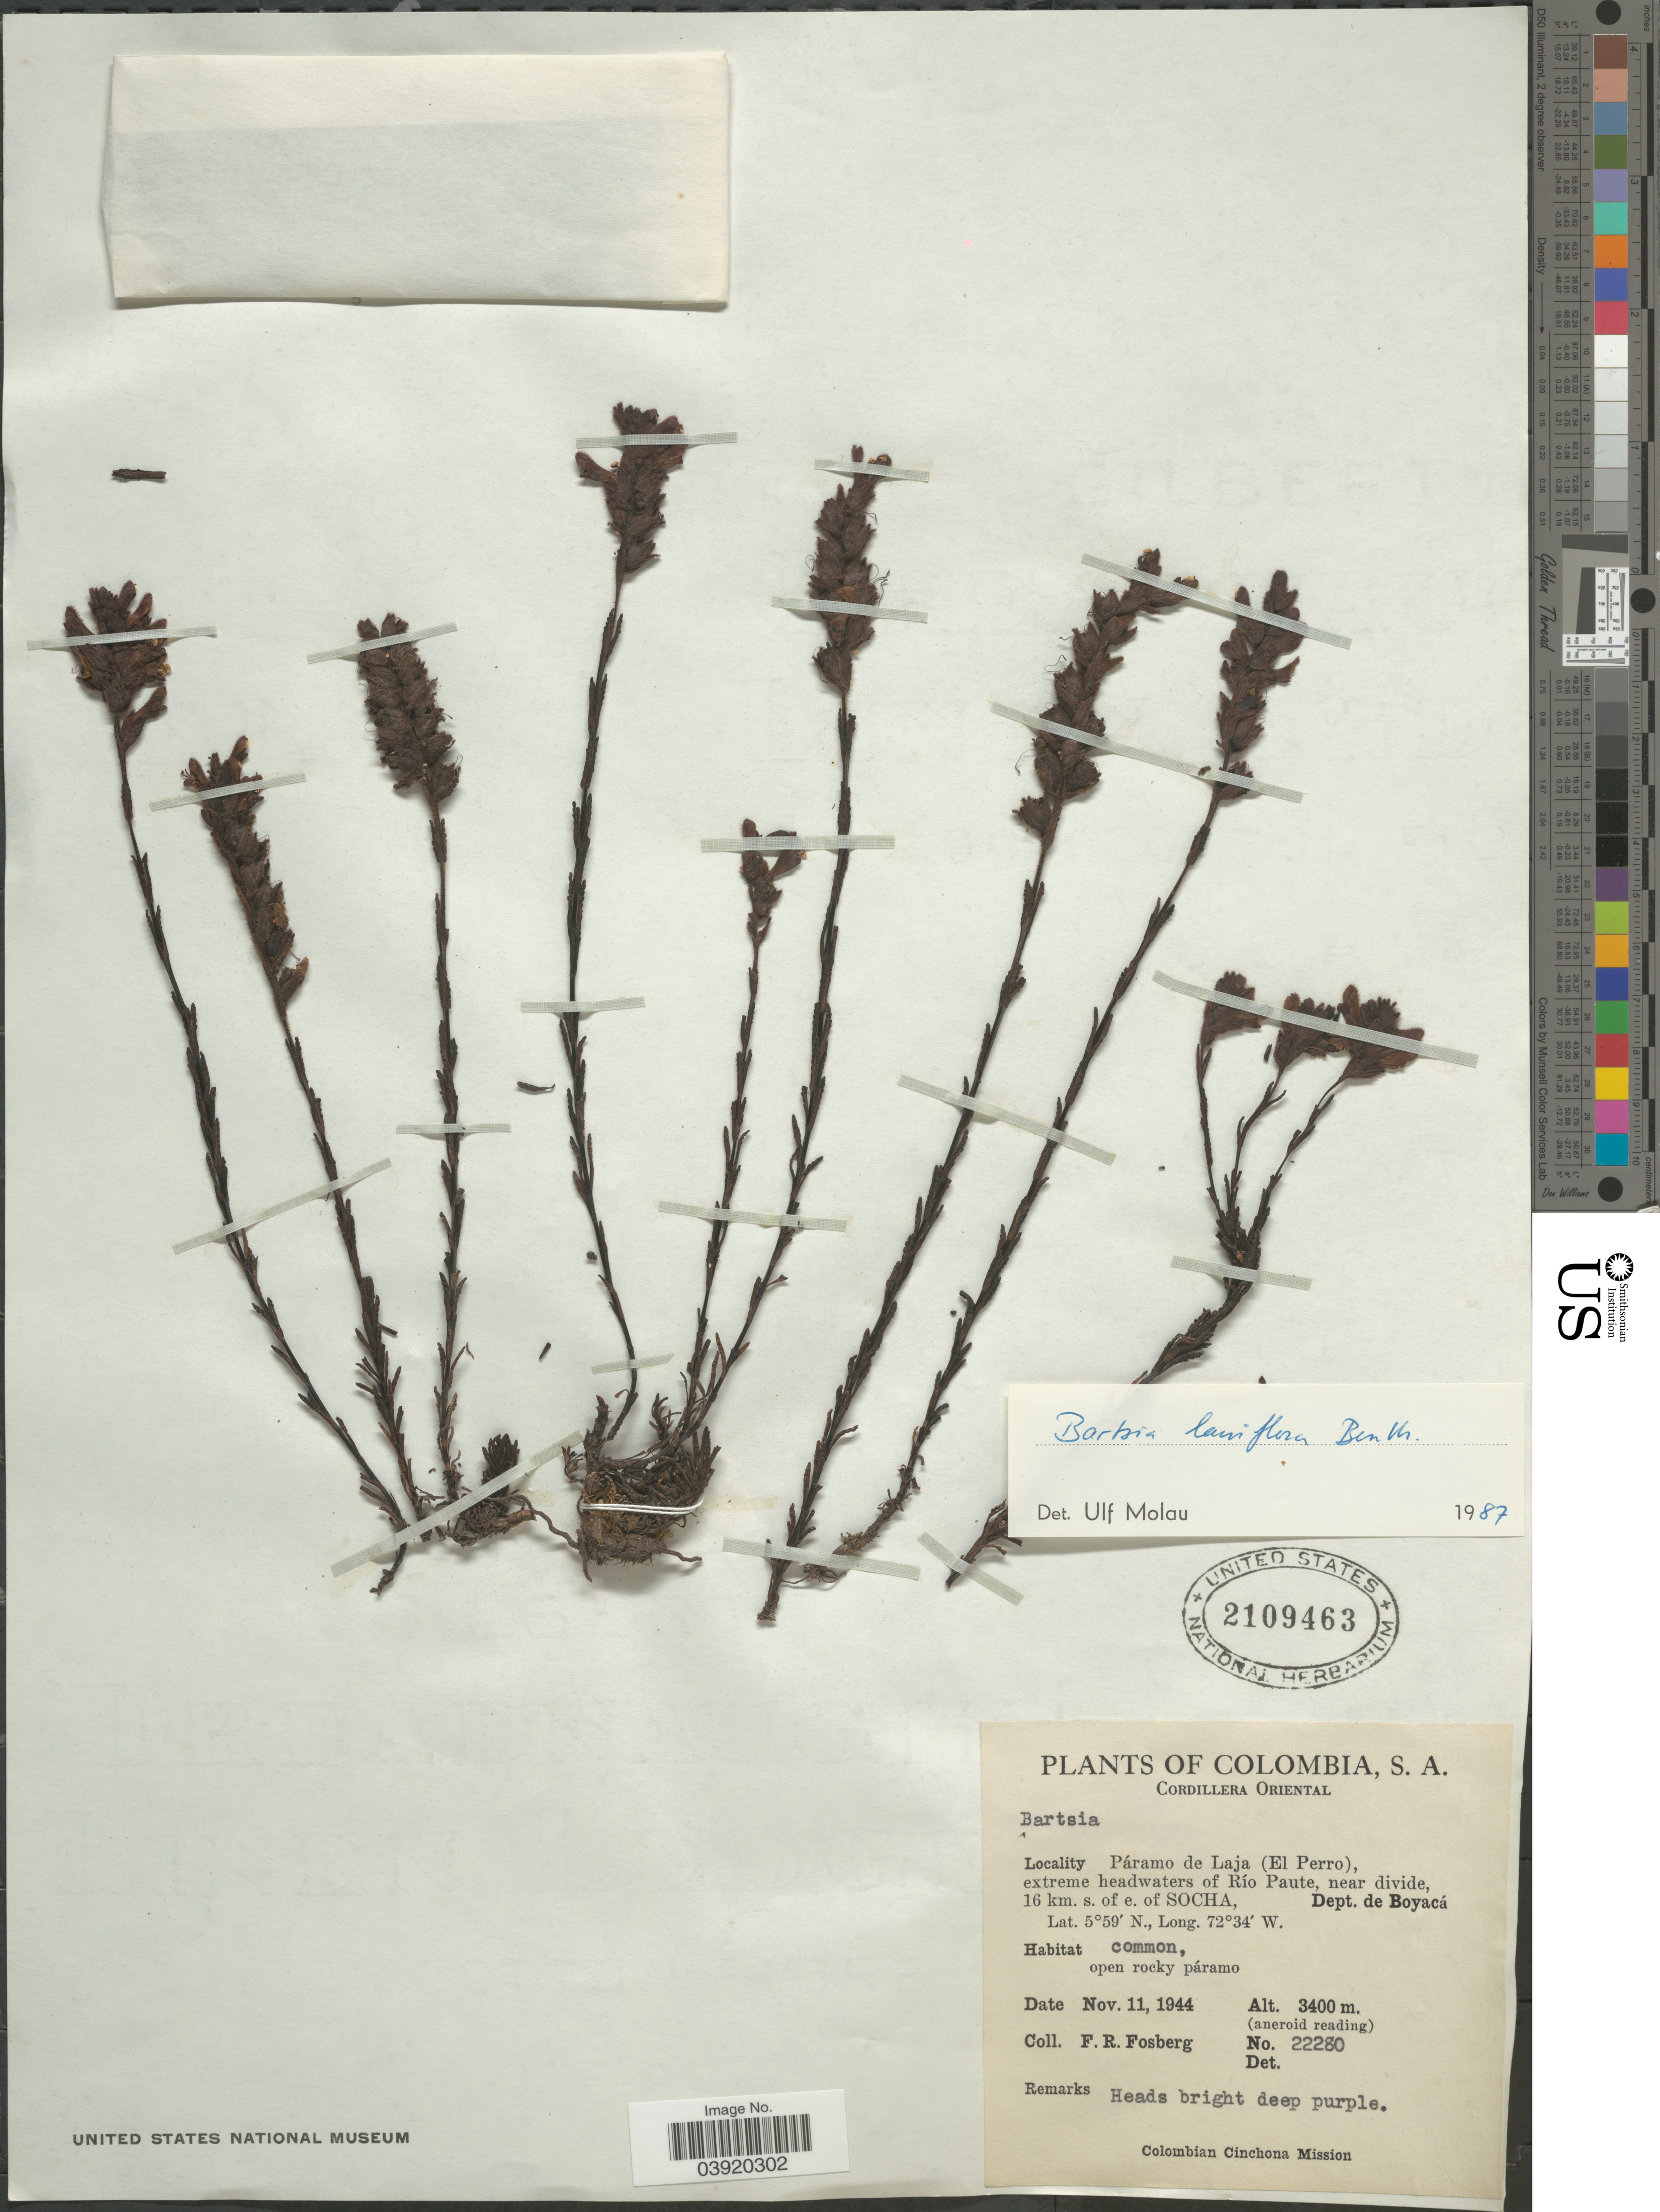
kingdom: Plantae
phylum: Tracheophyta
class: Magnoliopsida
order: Lamiales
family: Orobanchaceae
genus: Bartsia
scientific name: Bartsia laniflora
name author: Benth.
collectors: F. R. Fosberg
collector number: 22280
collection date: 1944-11-11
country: Colombia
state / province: Boyacá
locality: Cordillera Oriental. Páramo de Laja (El Perro), extreme headwaters of Río Paute, near divide, 16 km. s. of e. of Socha, Dept. de Boyacá.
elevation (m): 3400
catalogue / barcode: US 2109463